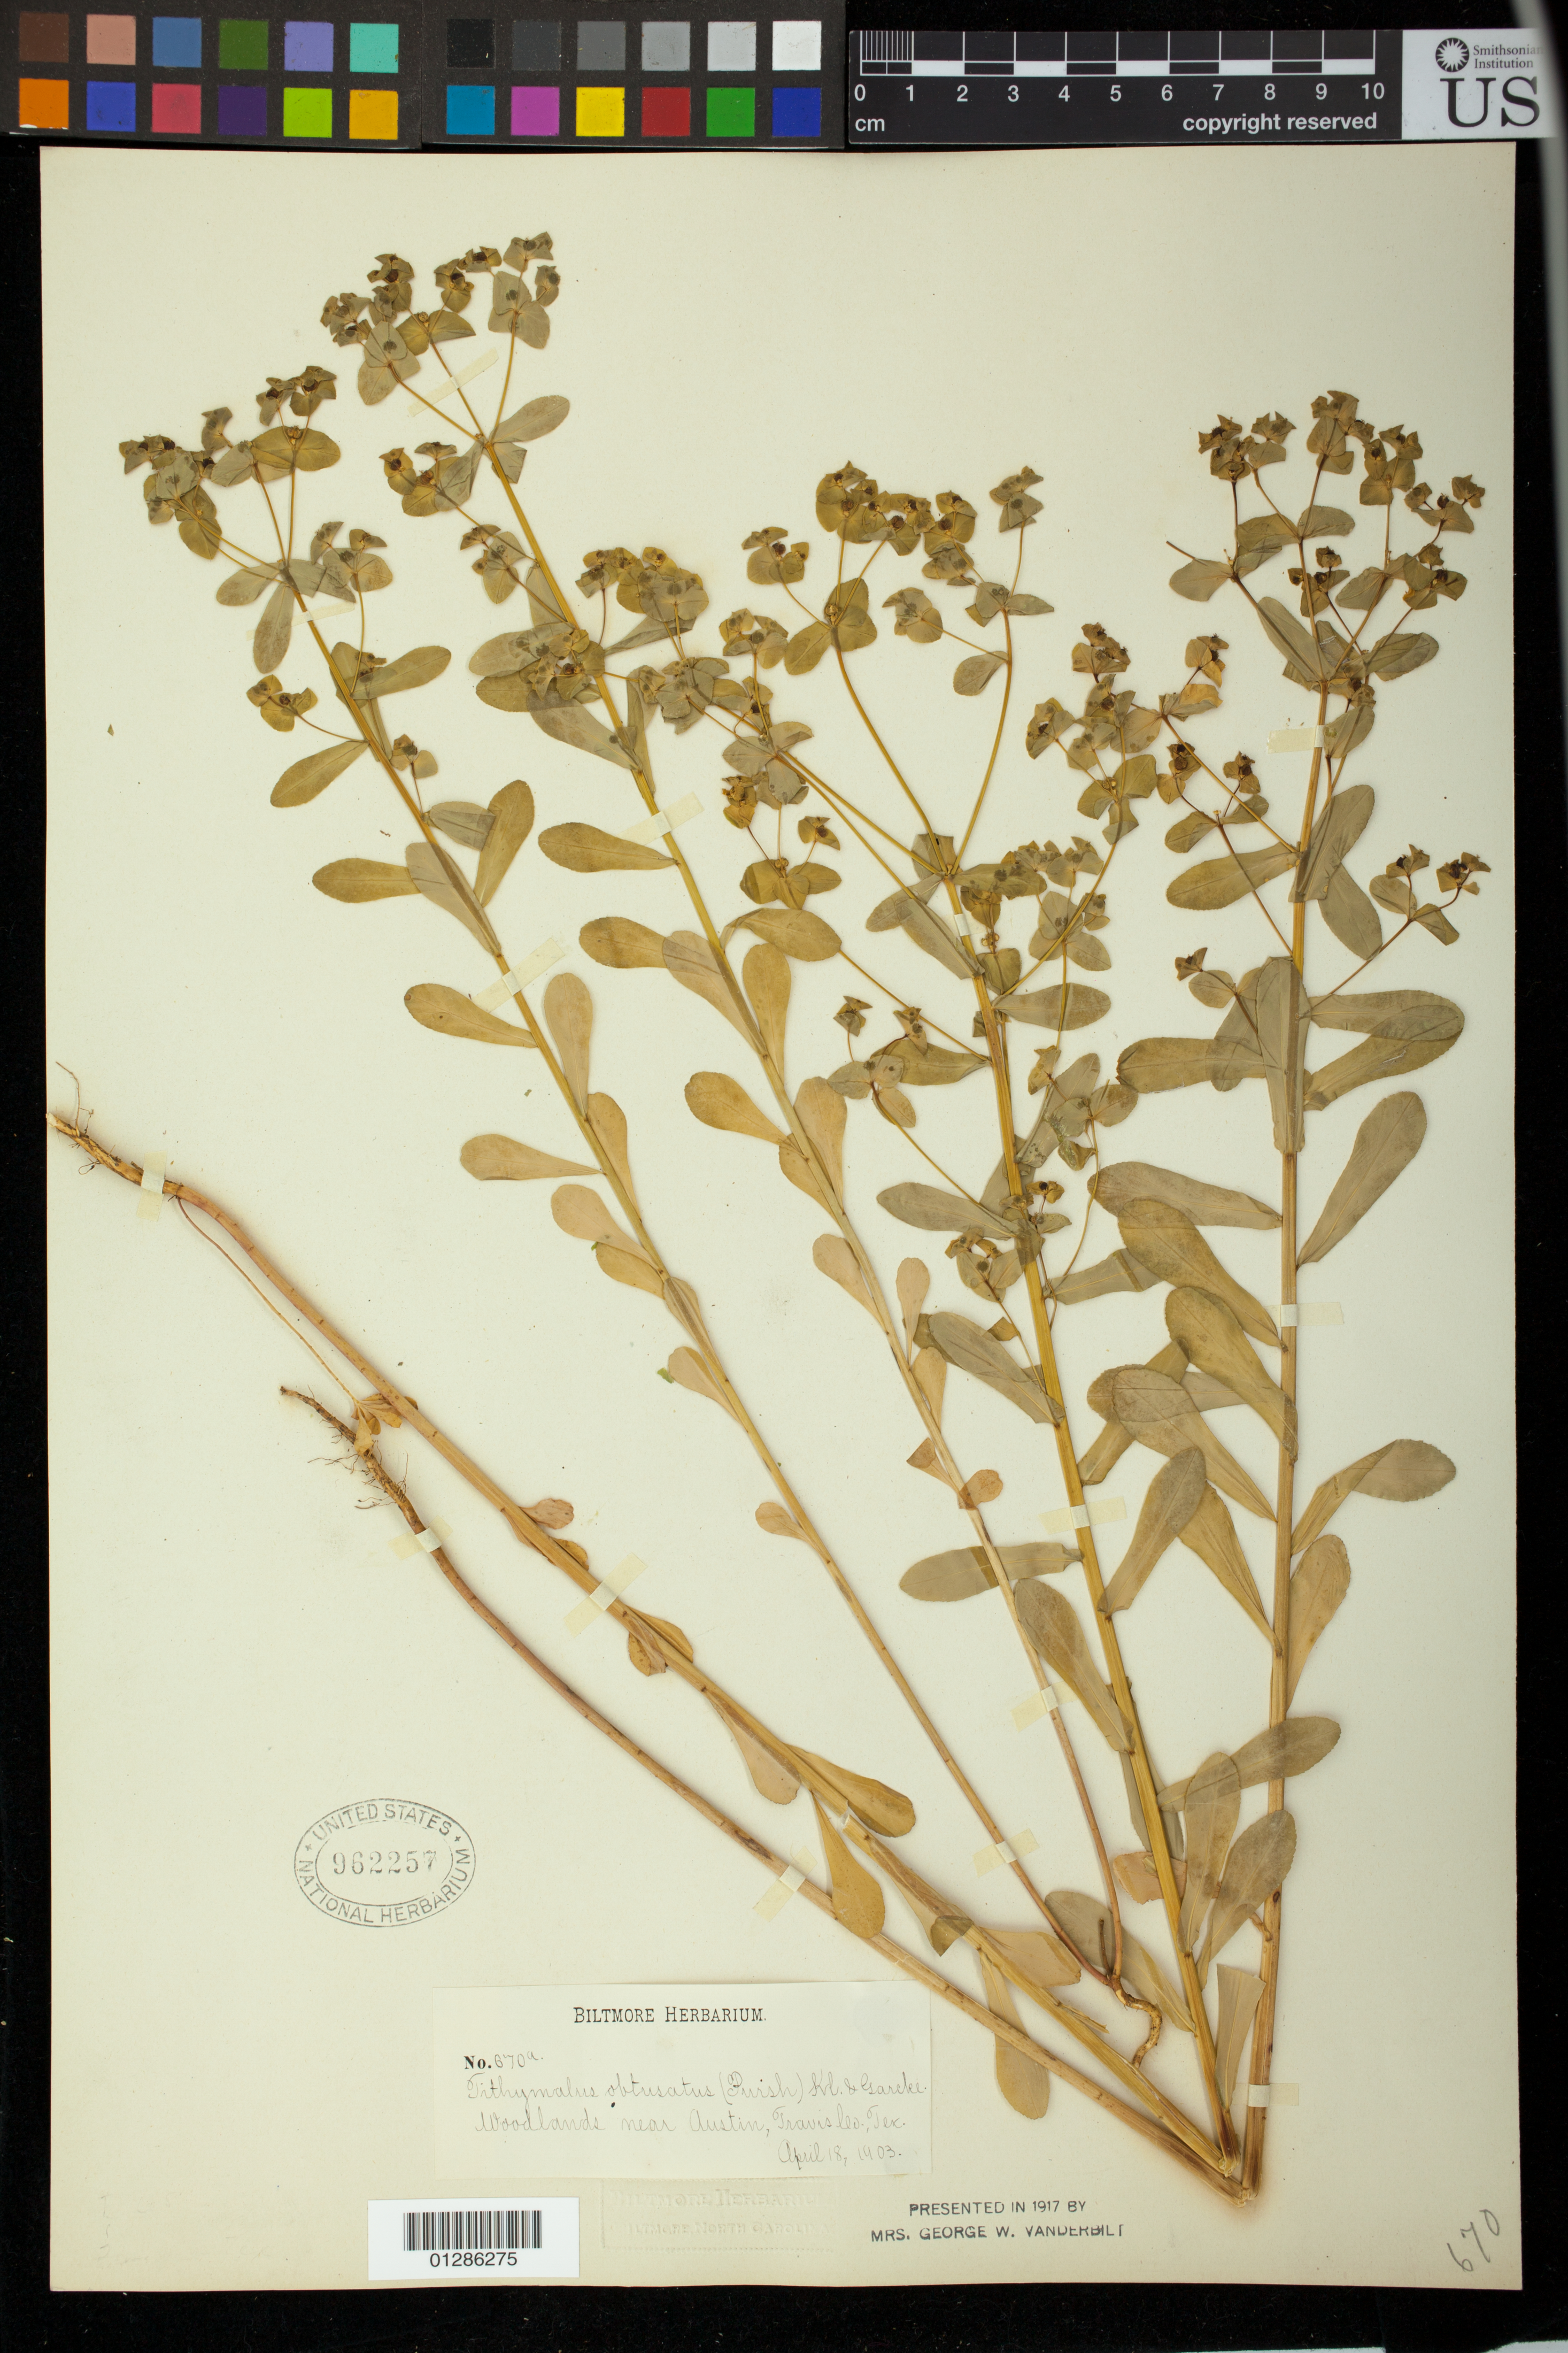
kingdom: Plantae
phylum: Tracheophyta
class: Magnoliopsida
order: Malpighiales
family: Euphorbiaceae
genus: Euphorbia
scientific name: Euphorbia spathulata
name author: Lam.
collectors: Biltmore Herbarium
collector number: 670a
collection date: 1903-04-18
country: United States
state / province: Texas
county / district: Travis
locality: near Austin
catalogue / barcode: US 962257